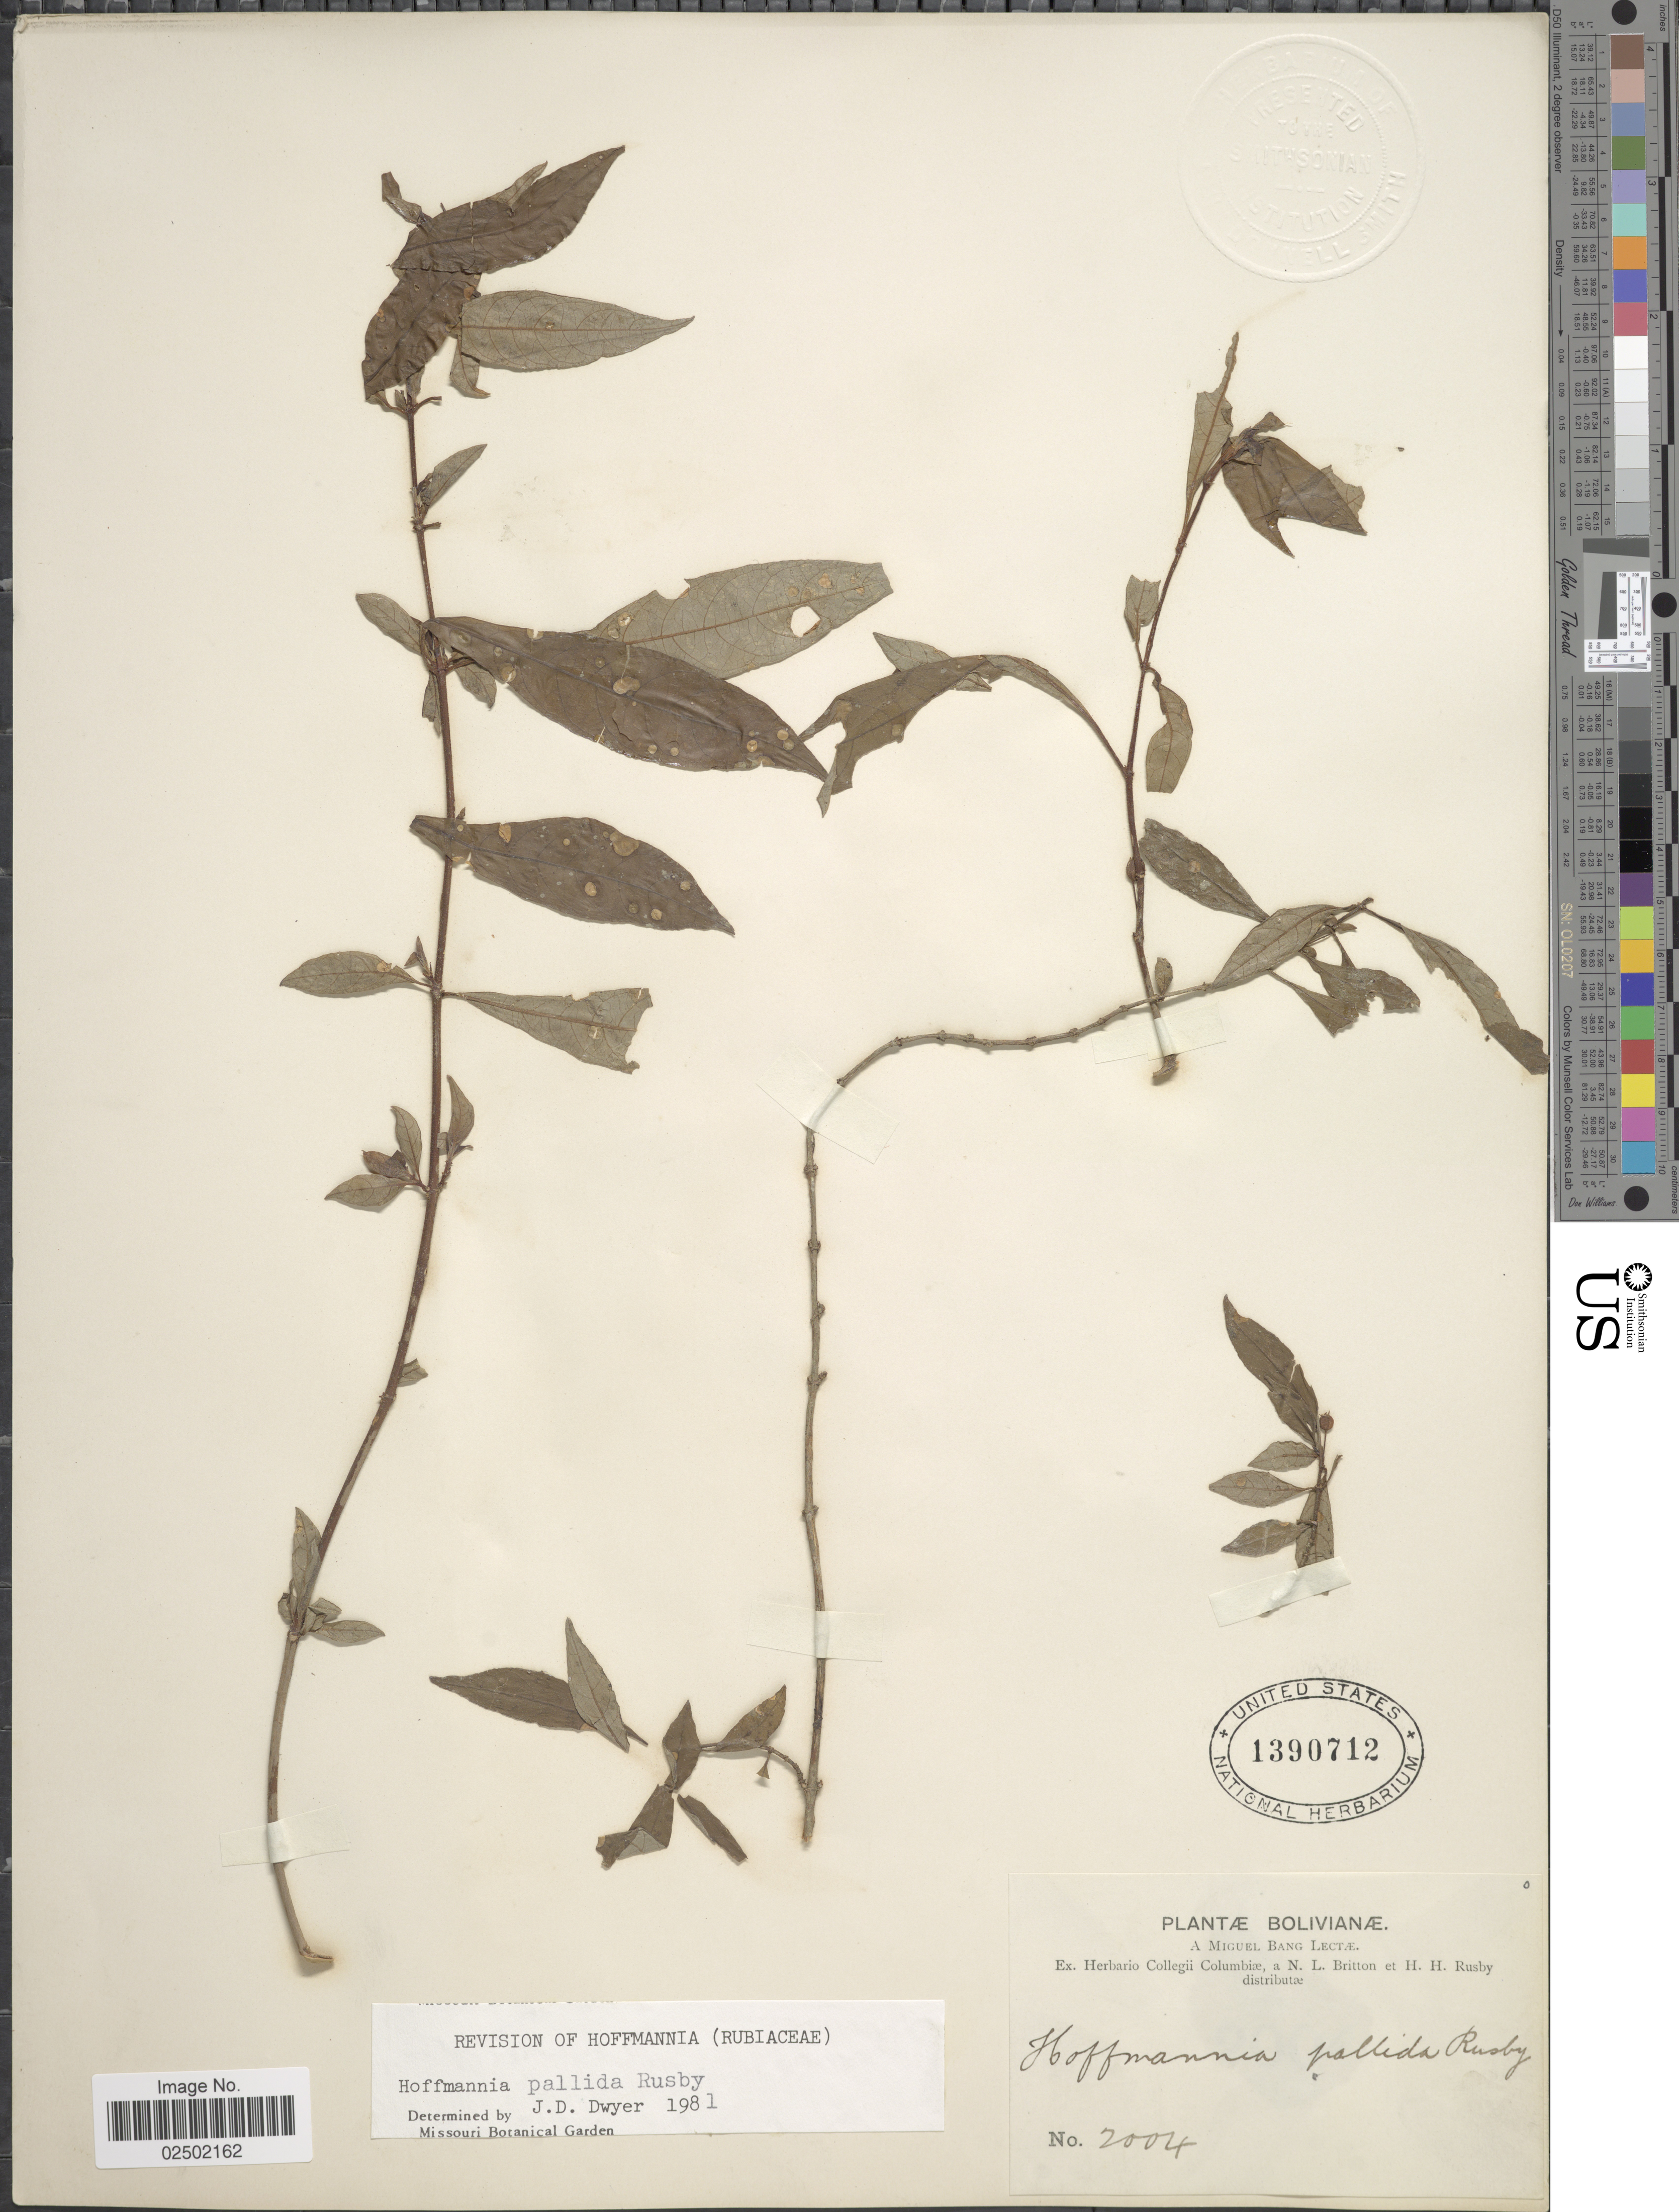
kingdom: Plantae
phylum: Tracheophyta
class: Magnoliopsida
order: Gentianales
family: Rubiaceae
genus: Hoffmannia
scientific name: Hoffmannia pallida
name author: Rusby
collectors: M. Bang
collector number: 2004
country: Bolivia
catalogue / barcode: US 1390712